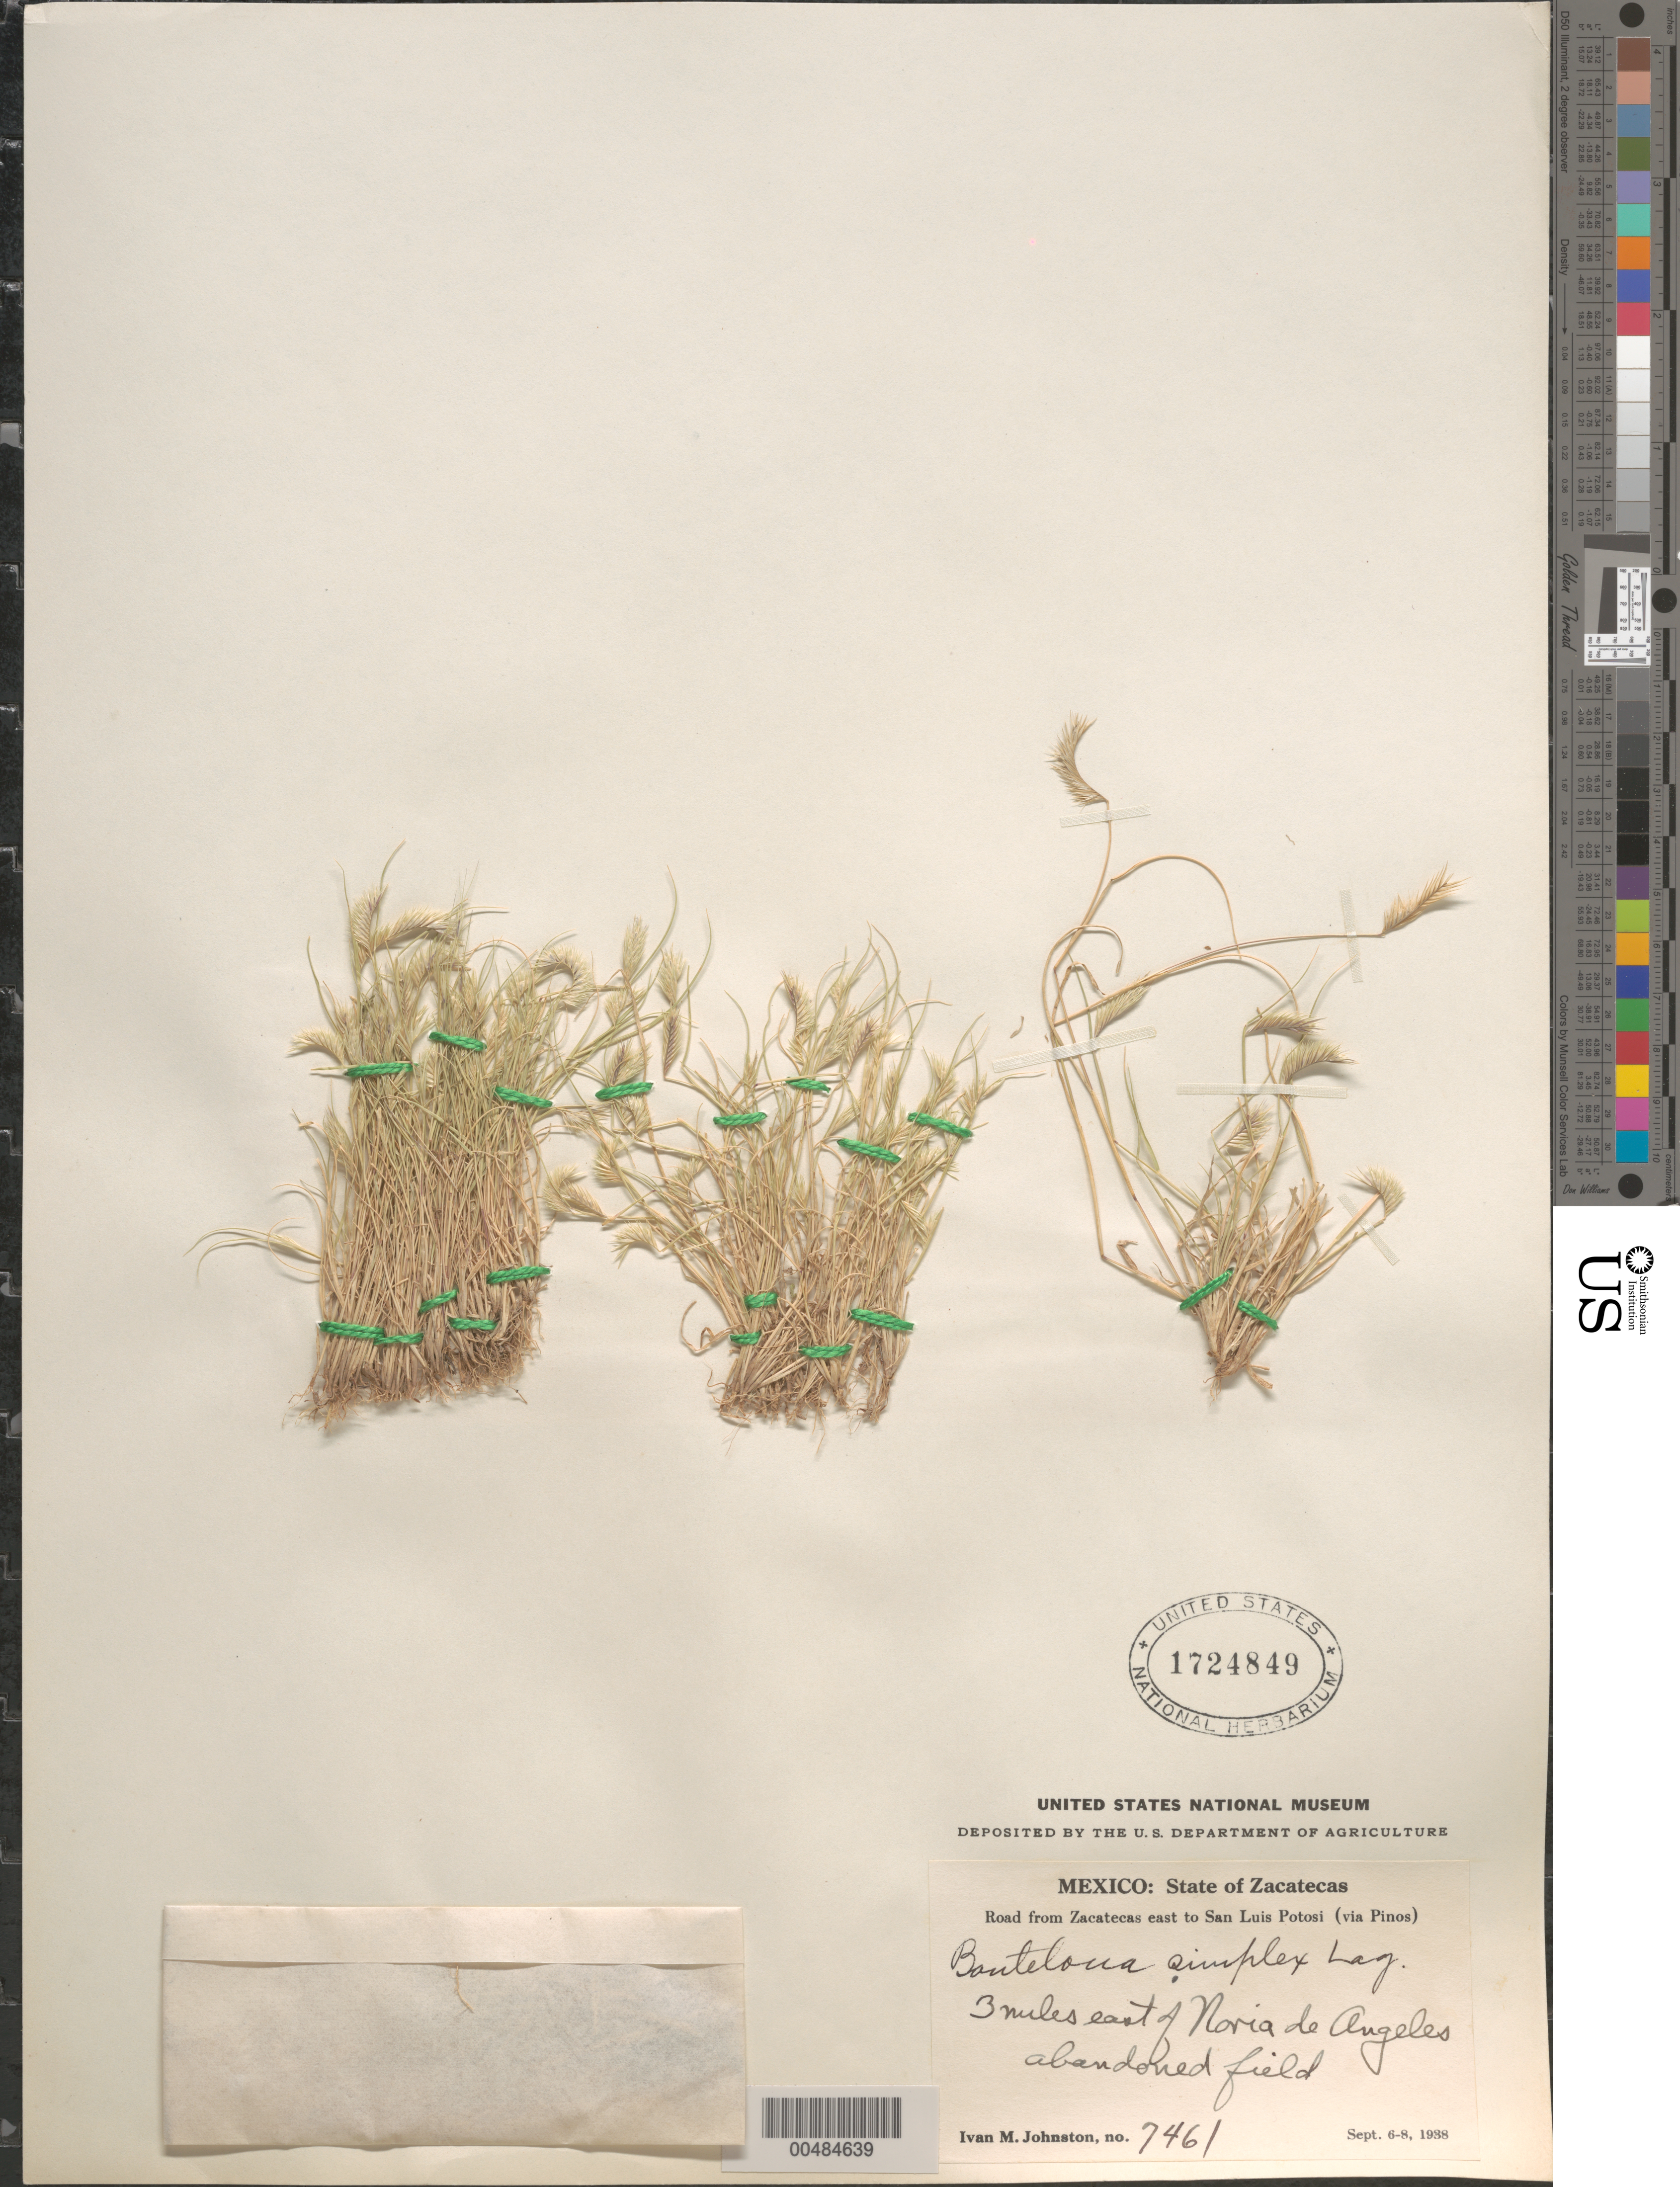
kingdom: Plantae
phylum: Tracheophyta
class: Liliopsida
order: Poales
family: Poaceae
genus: Bouteloua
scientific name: Bouteloua simplex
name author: Lag.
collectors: I.M. Johnston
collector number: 7461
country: Mexico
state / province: Zacatecas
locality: Road from zactecas E to San Luis Potosi, via Pinos, E of Noria de Angeles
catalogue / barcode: US 1724849